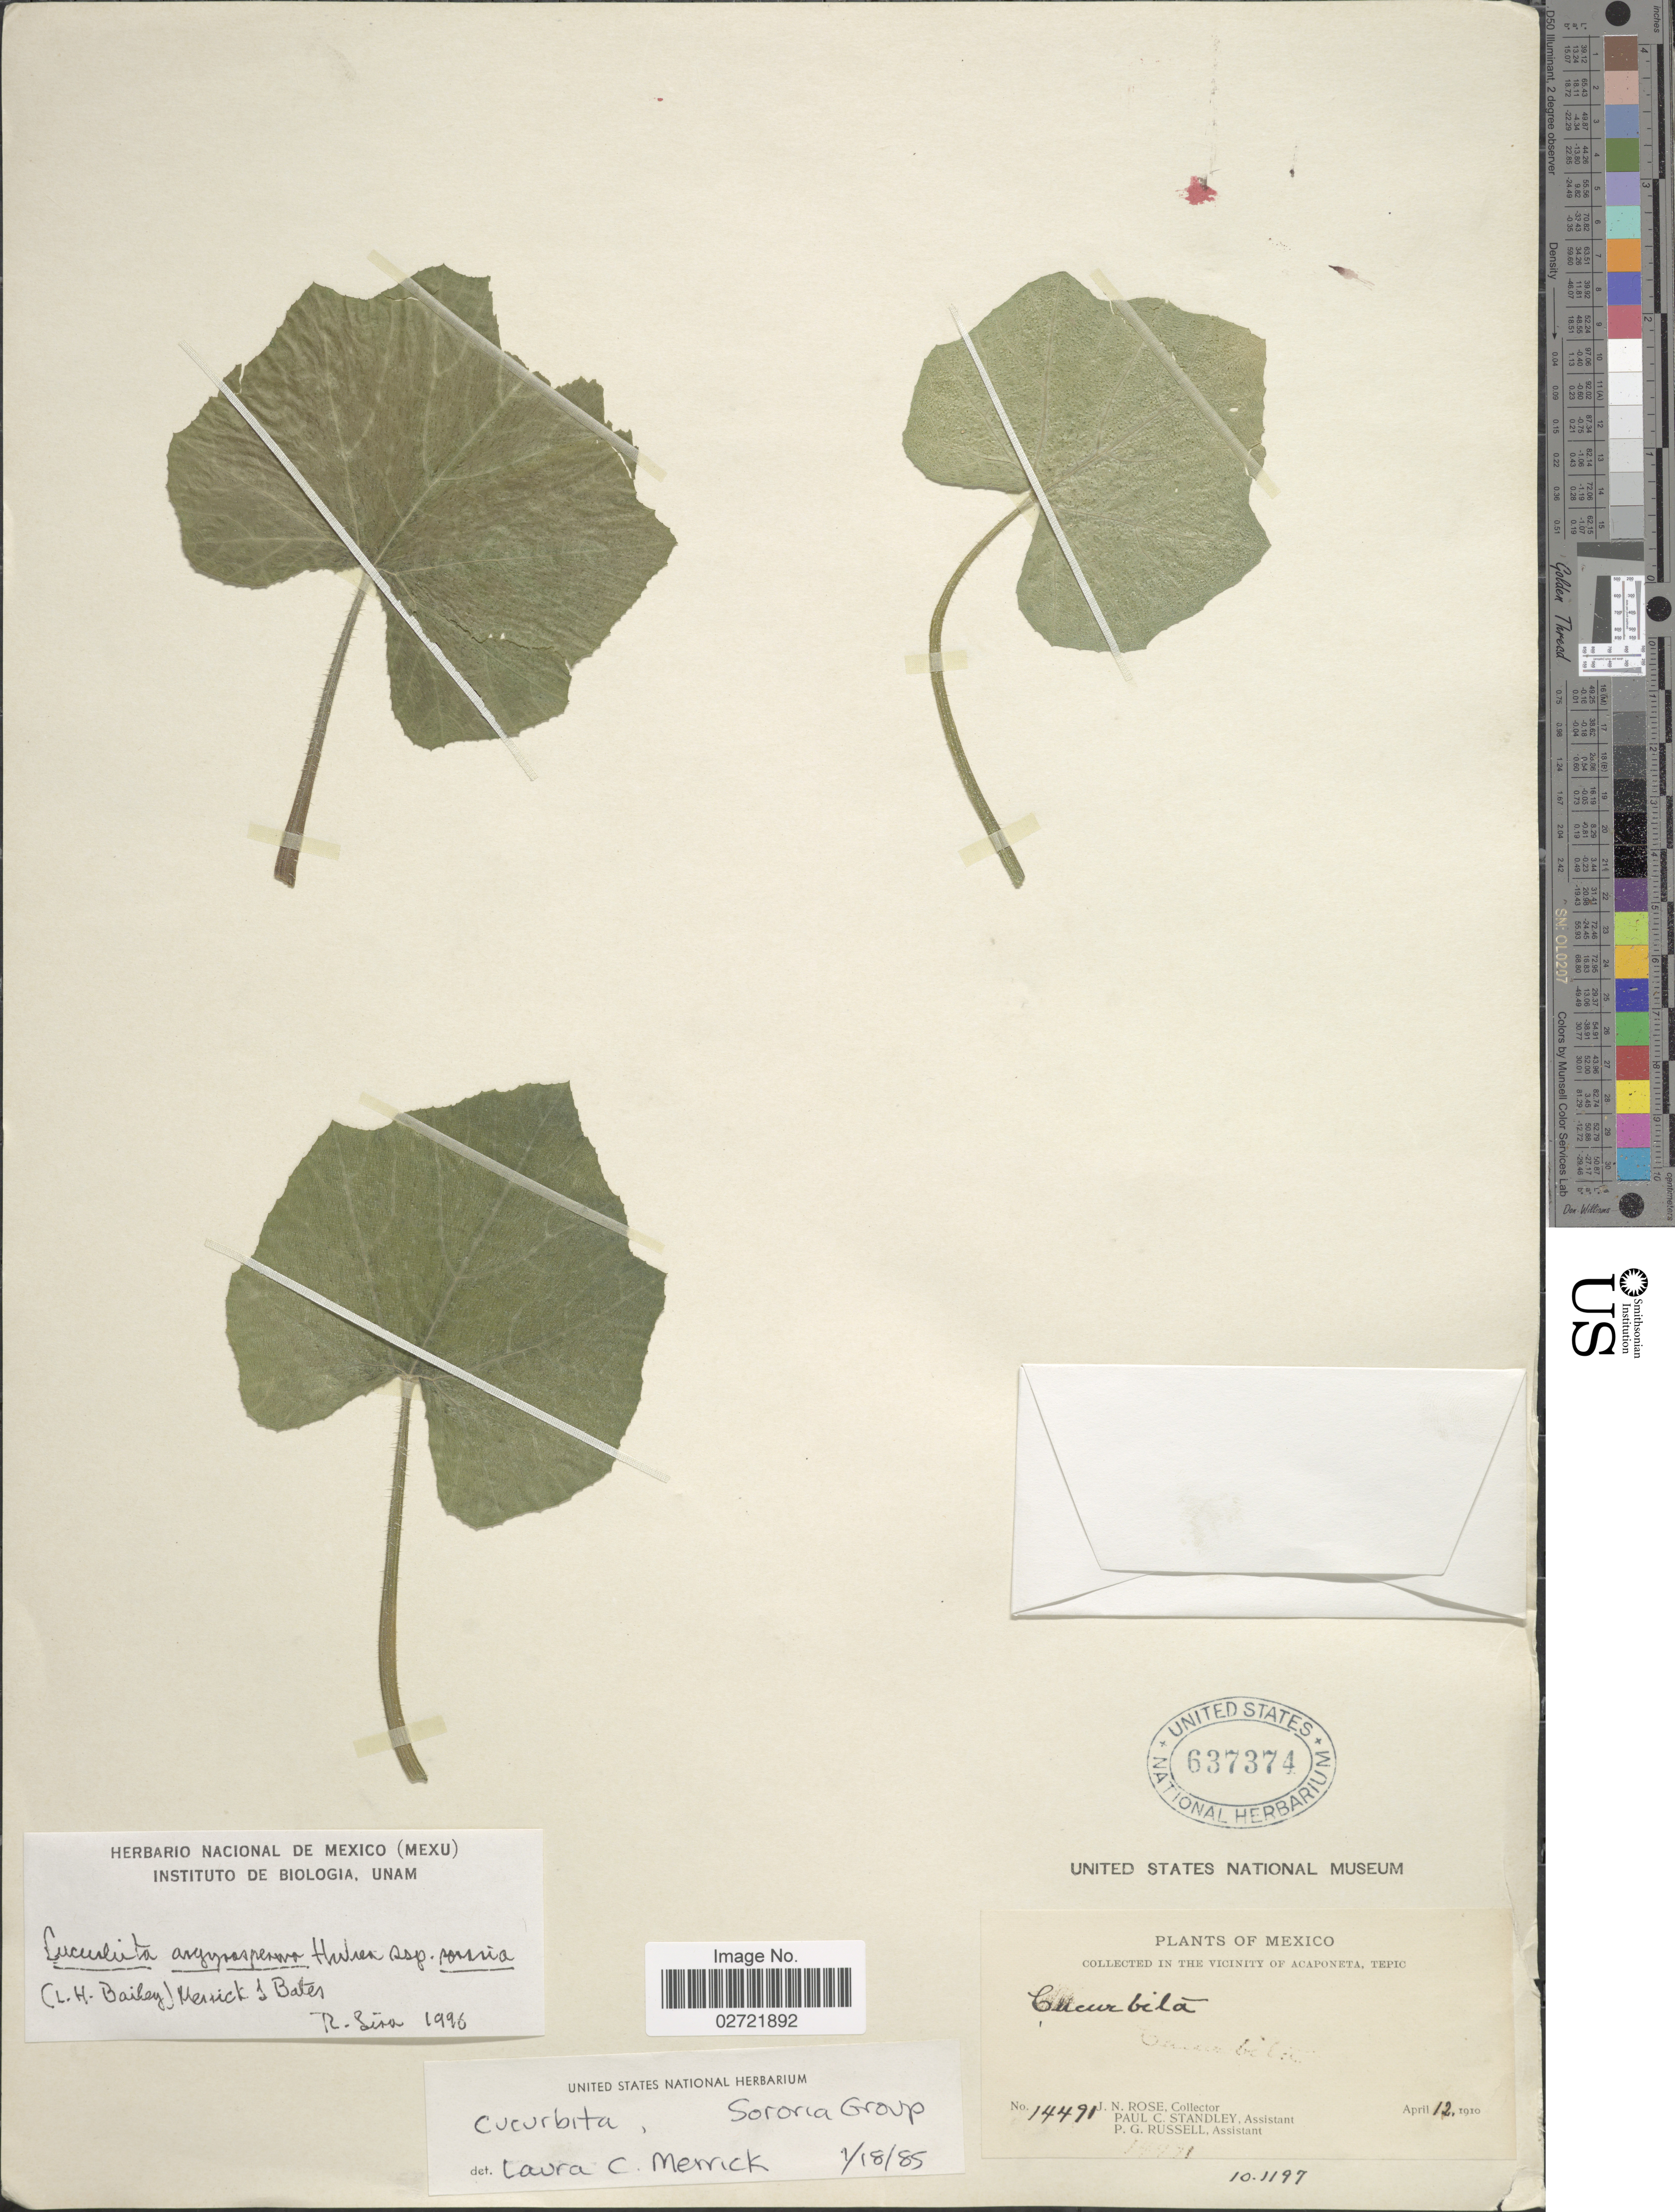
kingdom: Plantae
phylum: Tracheophyta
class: Magnoliopsida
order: Cucurbitales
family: Cucurbitaceae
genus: Cucurbita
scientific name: Cucurbita argyrosperma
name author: K. Koch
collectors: J. N. Rose, P. C. Standley & P. G. Russell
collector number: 14491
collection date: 1910-04-12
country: Mexico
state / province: Nayarit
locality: In The Vicinity of Acaponeta, Tepic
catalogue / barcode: US 637374